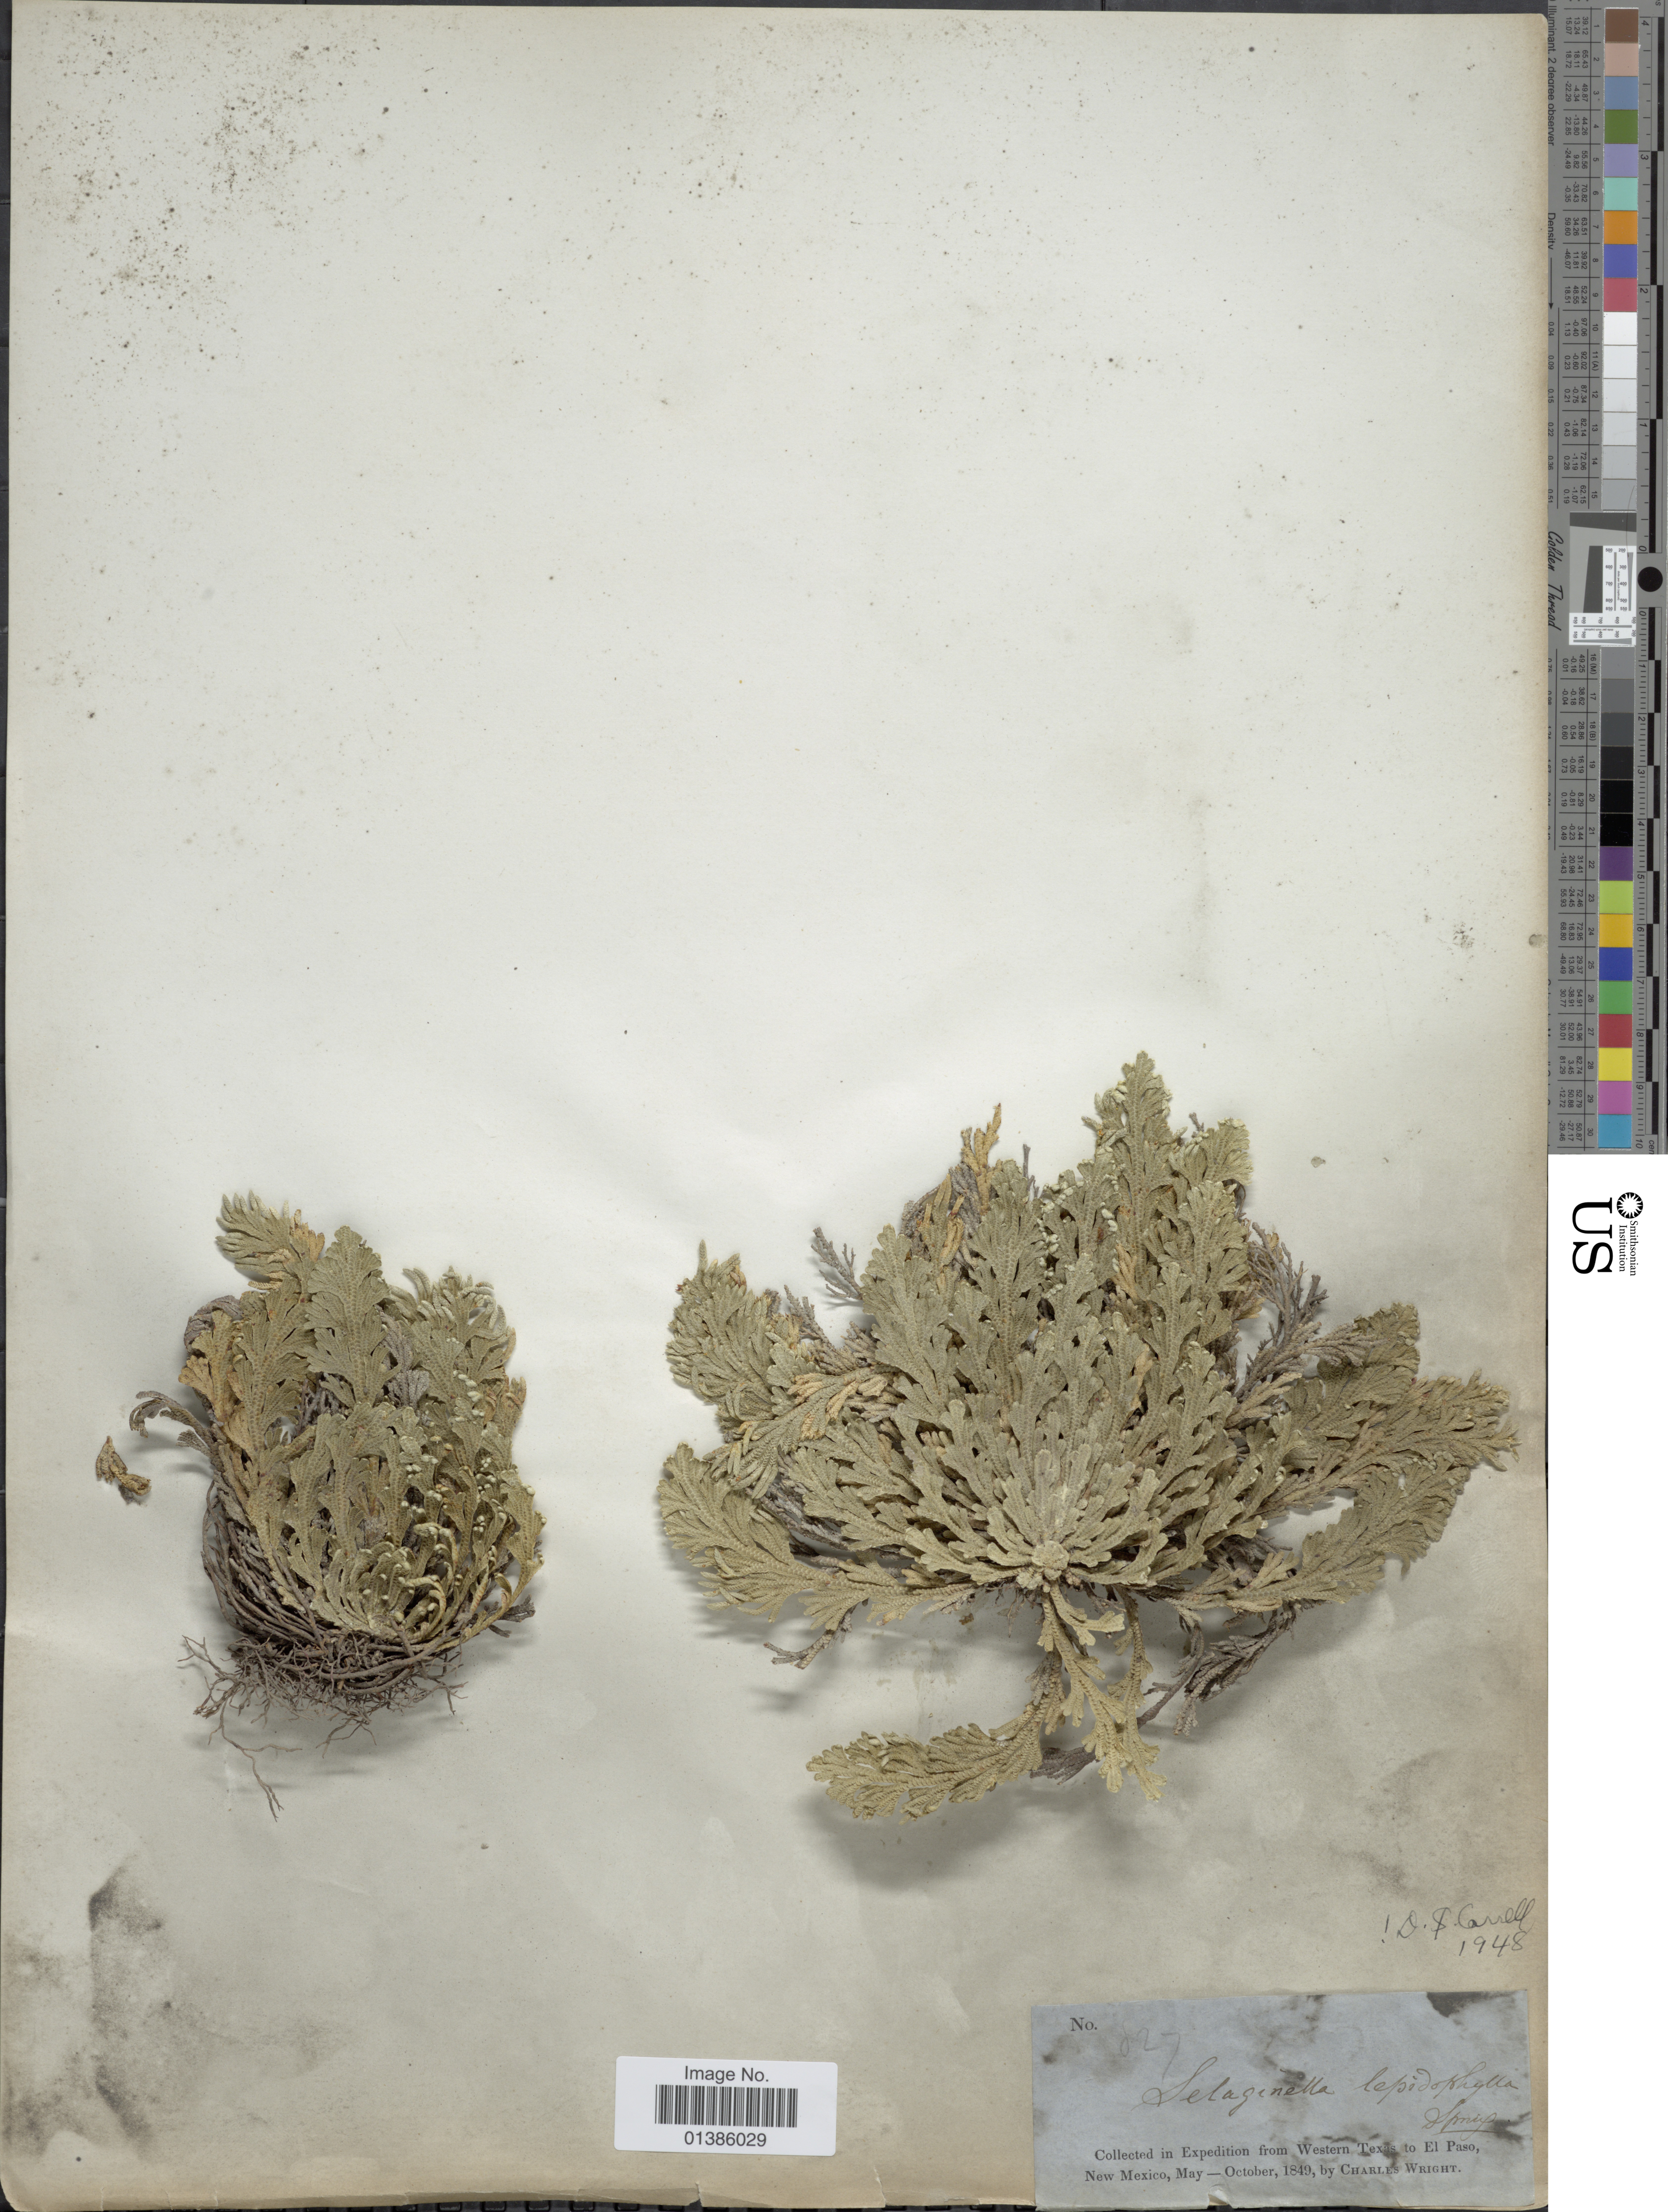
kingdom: Plantae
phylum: Tracheophyta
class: Lycopodiopsida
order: Selaginellales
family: Selaginellaceae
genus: Selaginella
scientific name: Selaginella lepidophylla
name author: (Hook. & Grev.) Spring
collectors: C. Wright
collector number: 827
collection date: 1849-05/1849-10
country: United States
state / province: New Mexico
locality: From Western Texas to El Paso.